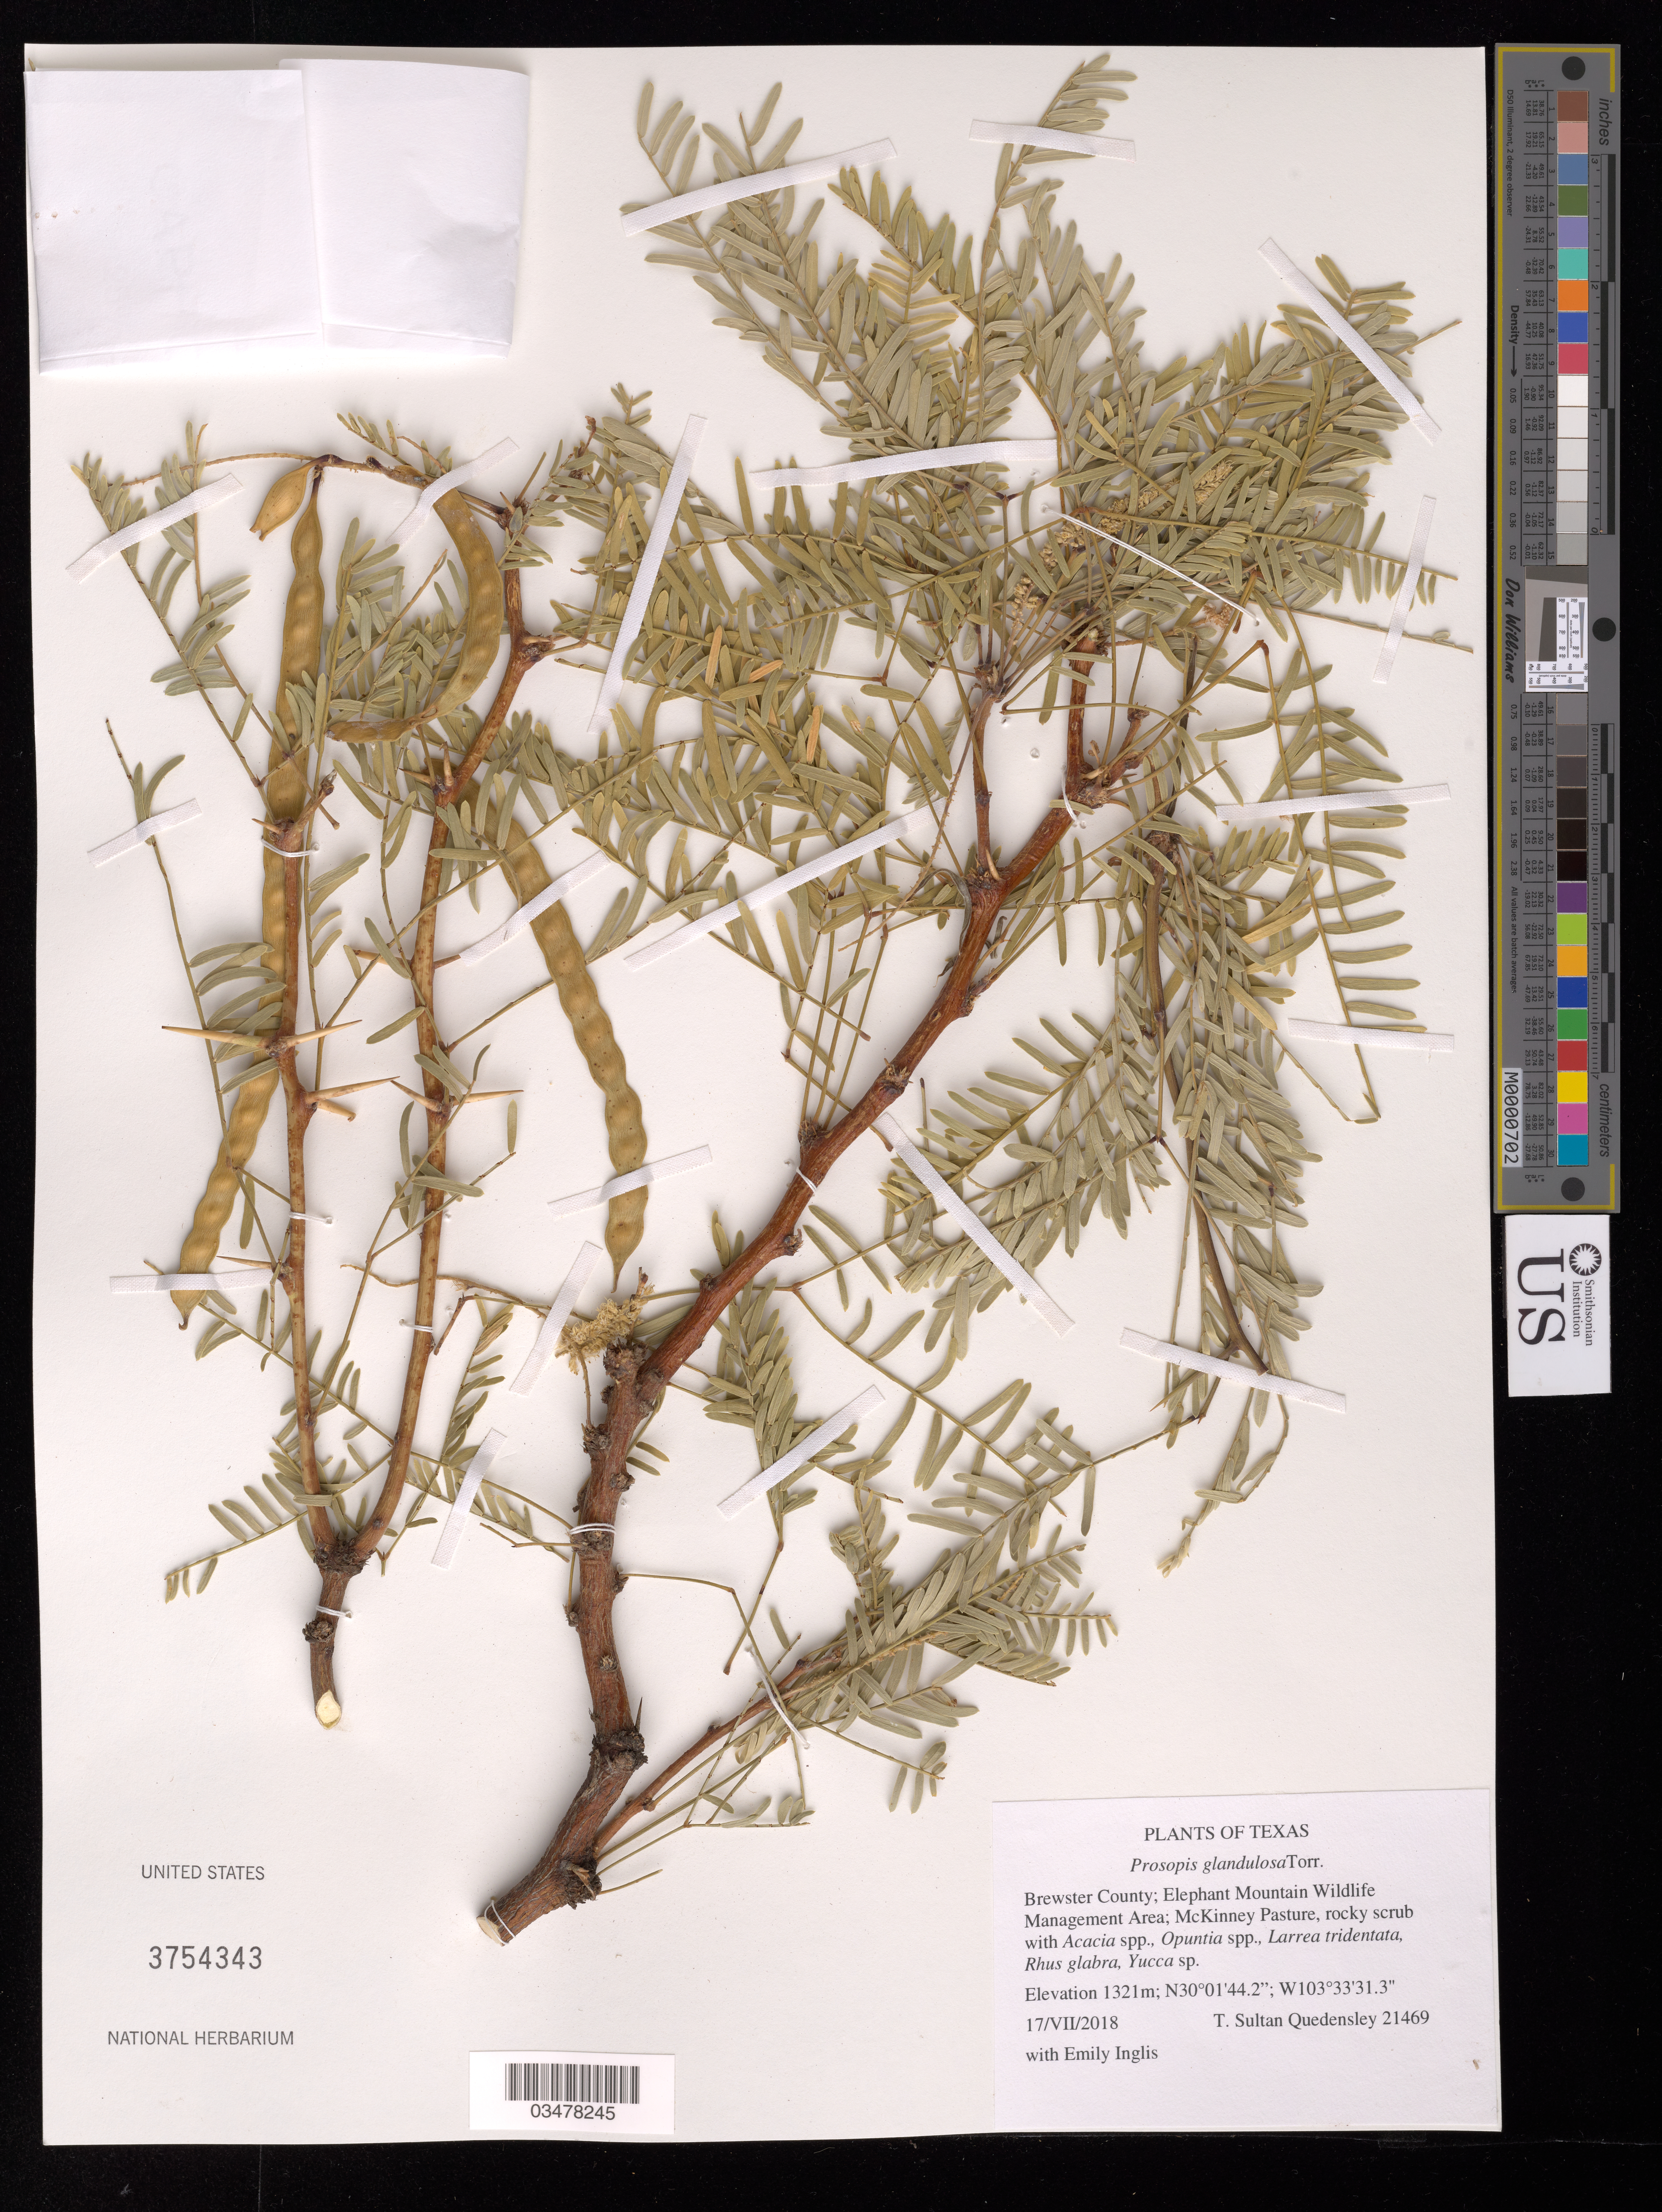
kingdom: Plantae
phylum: Tracheophyta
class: Magnoliopsida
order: Fabales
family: Fabaceae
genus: Prosopis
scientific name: Prosopis glandulosa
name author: Torr.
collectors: T. S. Quedensley & E. Inglis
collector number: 21469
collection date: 2018-07-17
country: United States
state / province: Texas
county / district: Brewster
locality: Elephant Mountain Wildlife Management Area. McKinney Pasture.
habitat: Rocky shrub. With Acacia sp., Opuntia sp., Larrea tridentata, Rhus glabra, Yucca sp.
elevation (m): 1321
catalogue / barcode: US 3754343